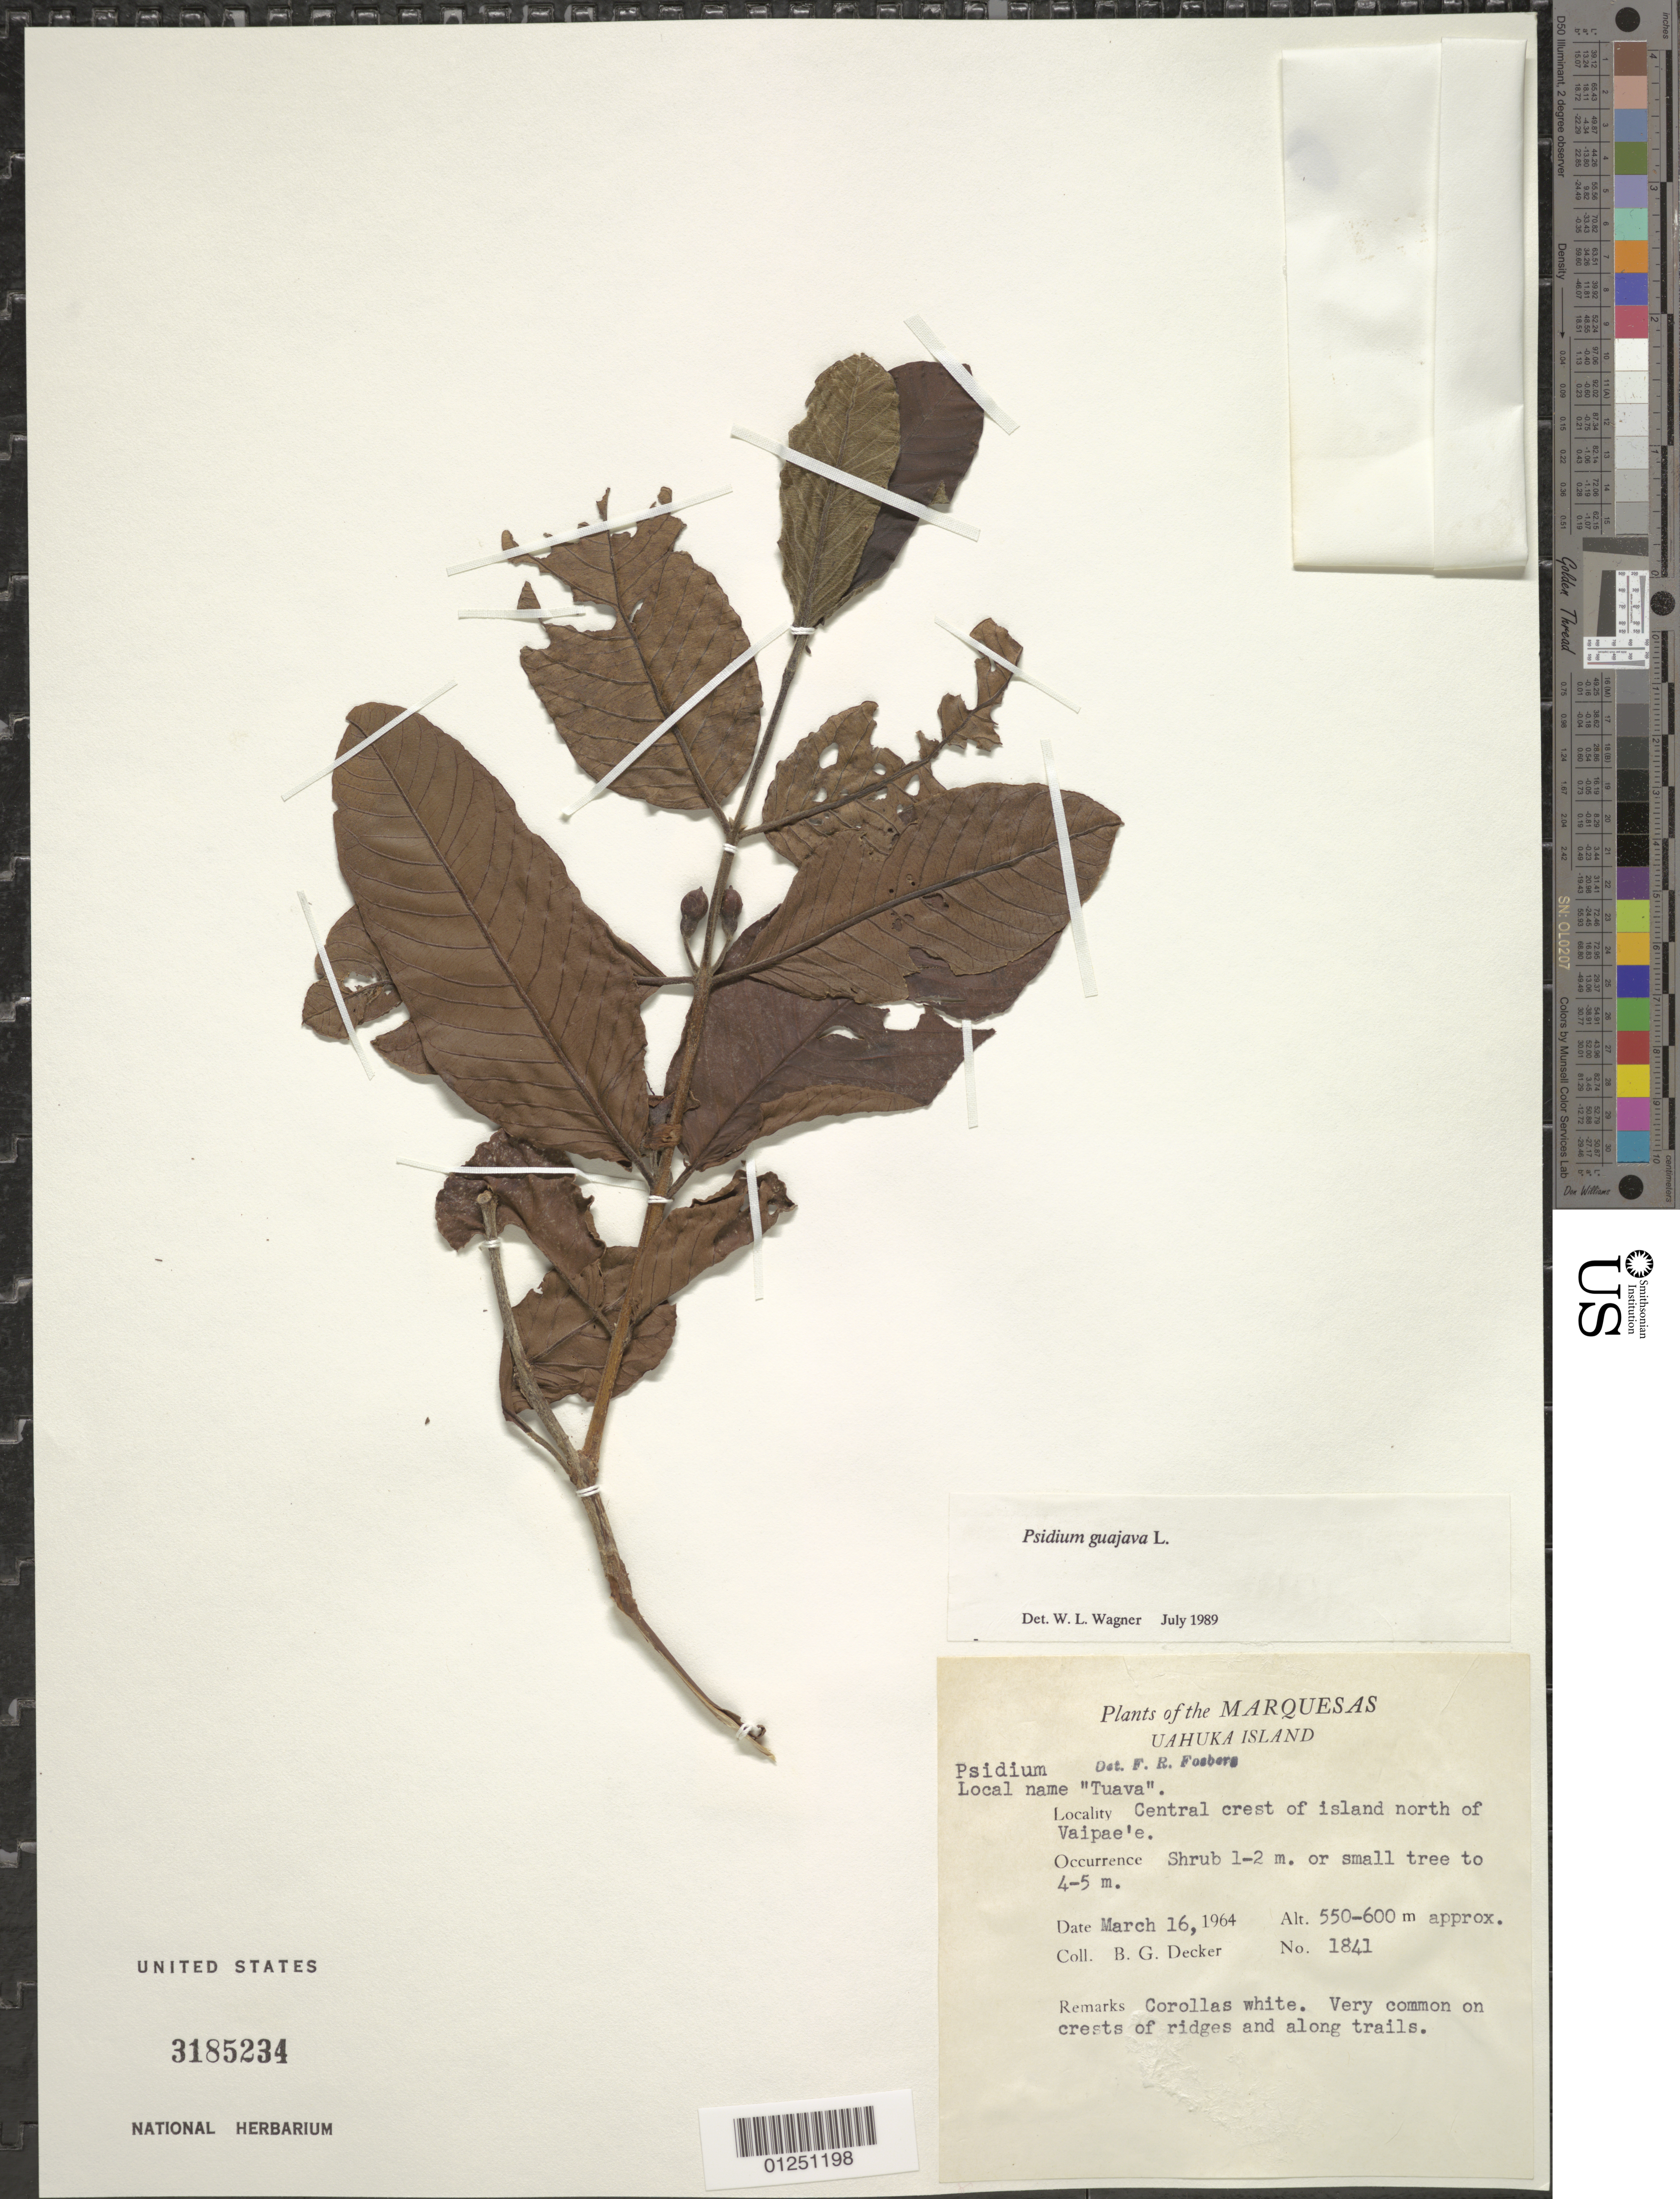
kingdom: Plantae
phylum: Tracheophyta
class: Magnoliopsida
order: Myrtales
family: Myrtaceae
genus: Psidium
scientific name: Psidium guajava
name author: L.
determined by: Wagner, W. L., (BOT), Smithsonian Institution - National Museum of Natural History (UNITED STATES)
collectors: B. G. Decker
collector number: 1841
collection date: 1964-03-16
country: French Polynesia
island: Ua Huka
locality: central crest of island N of Vaipae'e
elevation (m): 550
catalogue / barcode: US 3185234